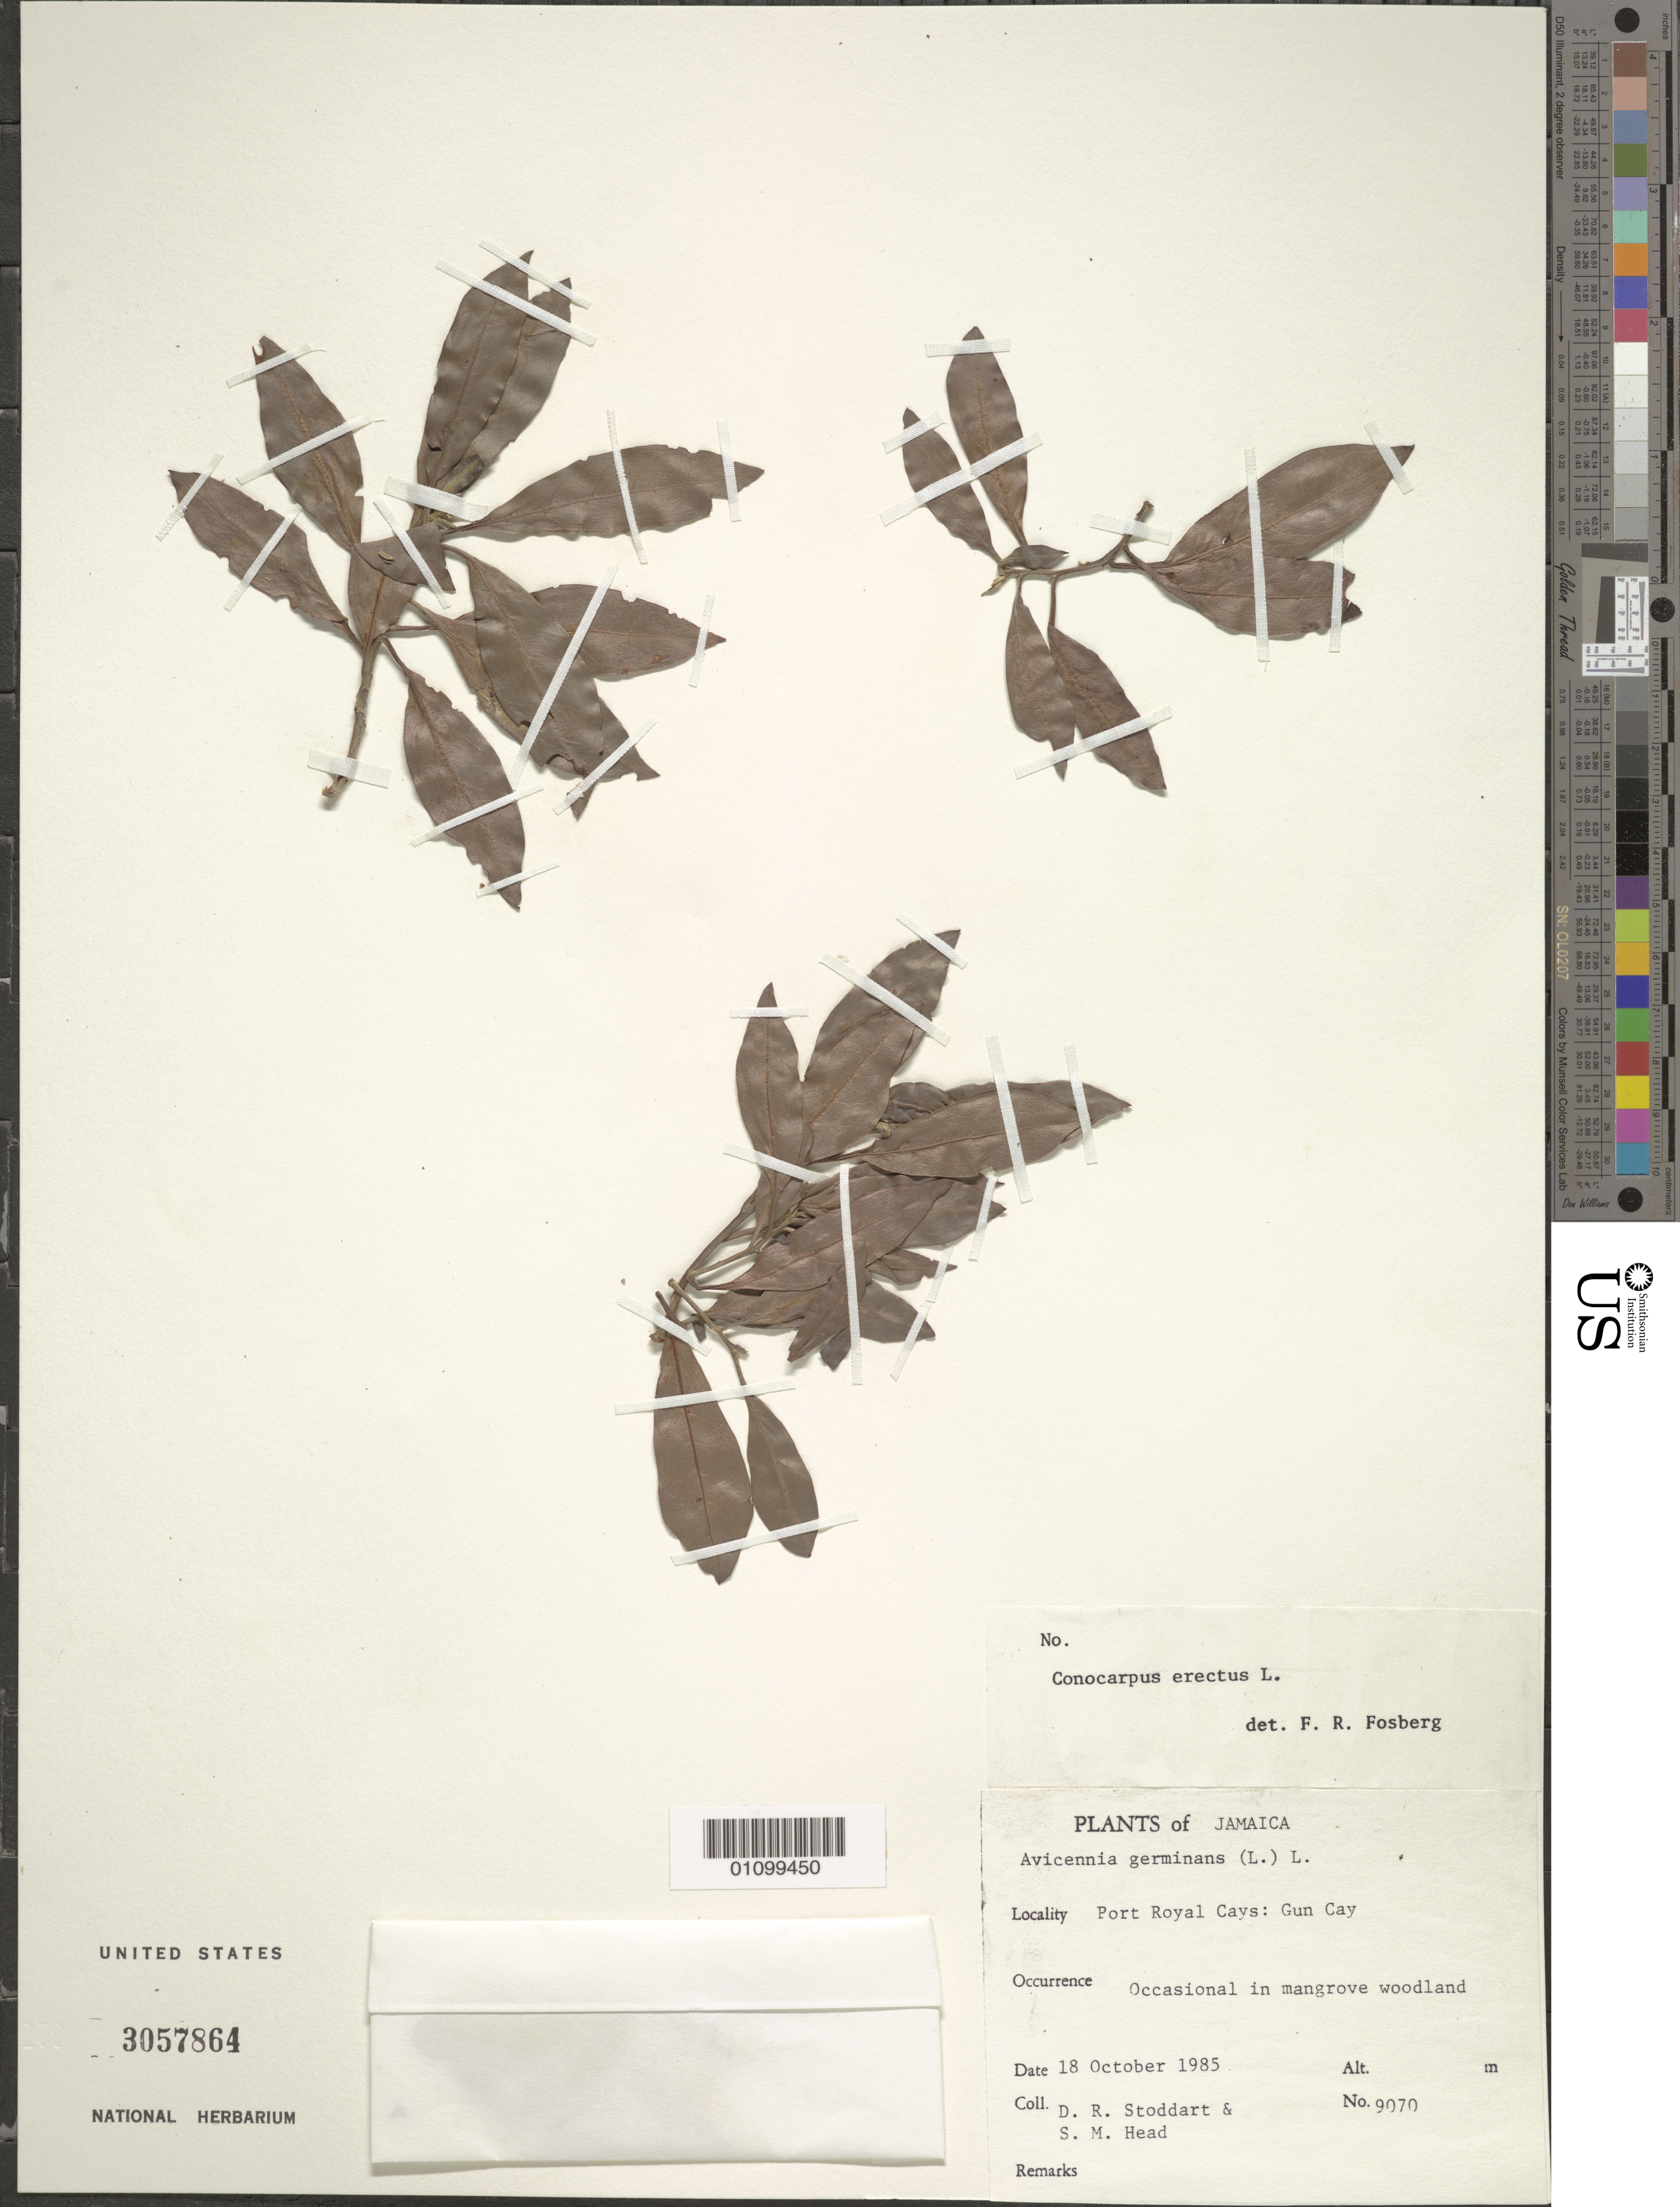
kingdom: Plantae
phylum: Tracheophyta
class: Magnoliopsida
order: Myrtales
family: Combretaceae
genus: Conocarpus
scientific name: Conocarpus erectus var. erectus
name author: L.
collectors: D. R. Stoddart & S. Head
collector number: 9070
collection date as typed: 18 Oct 1985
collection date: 1985-10-18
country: Jamaica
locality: Port Royal Cays: Gun Cay.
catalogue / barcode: US 3057864